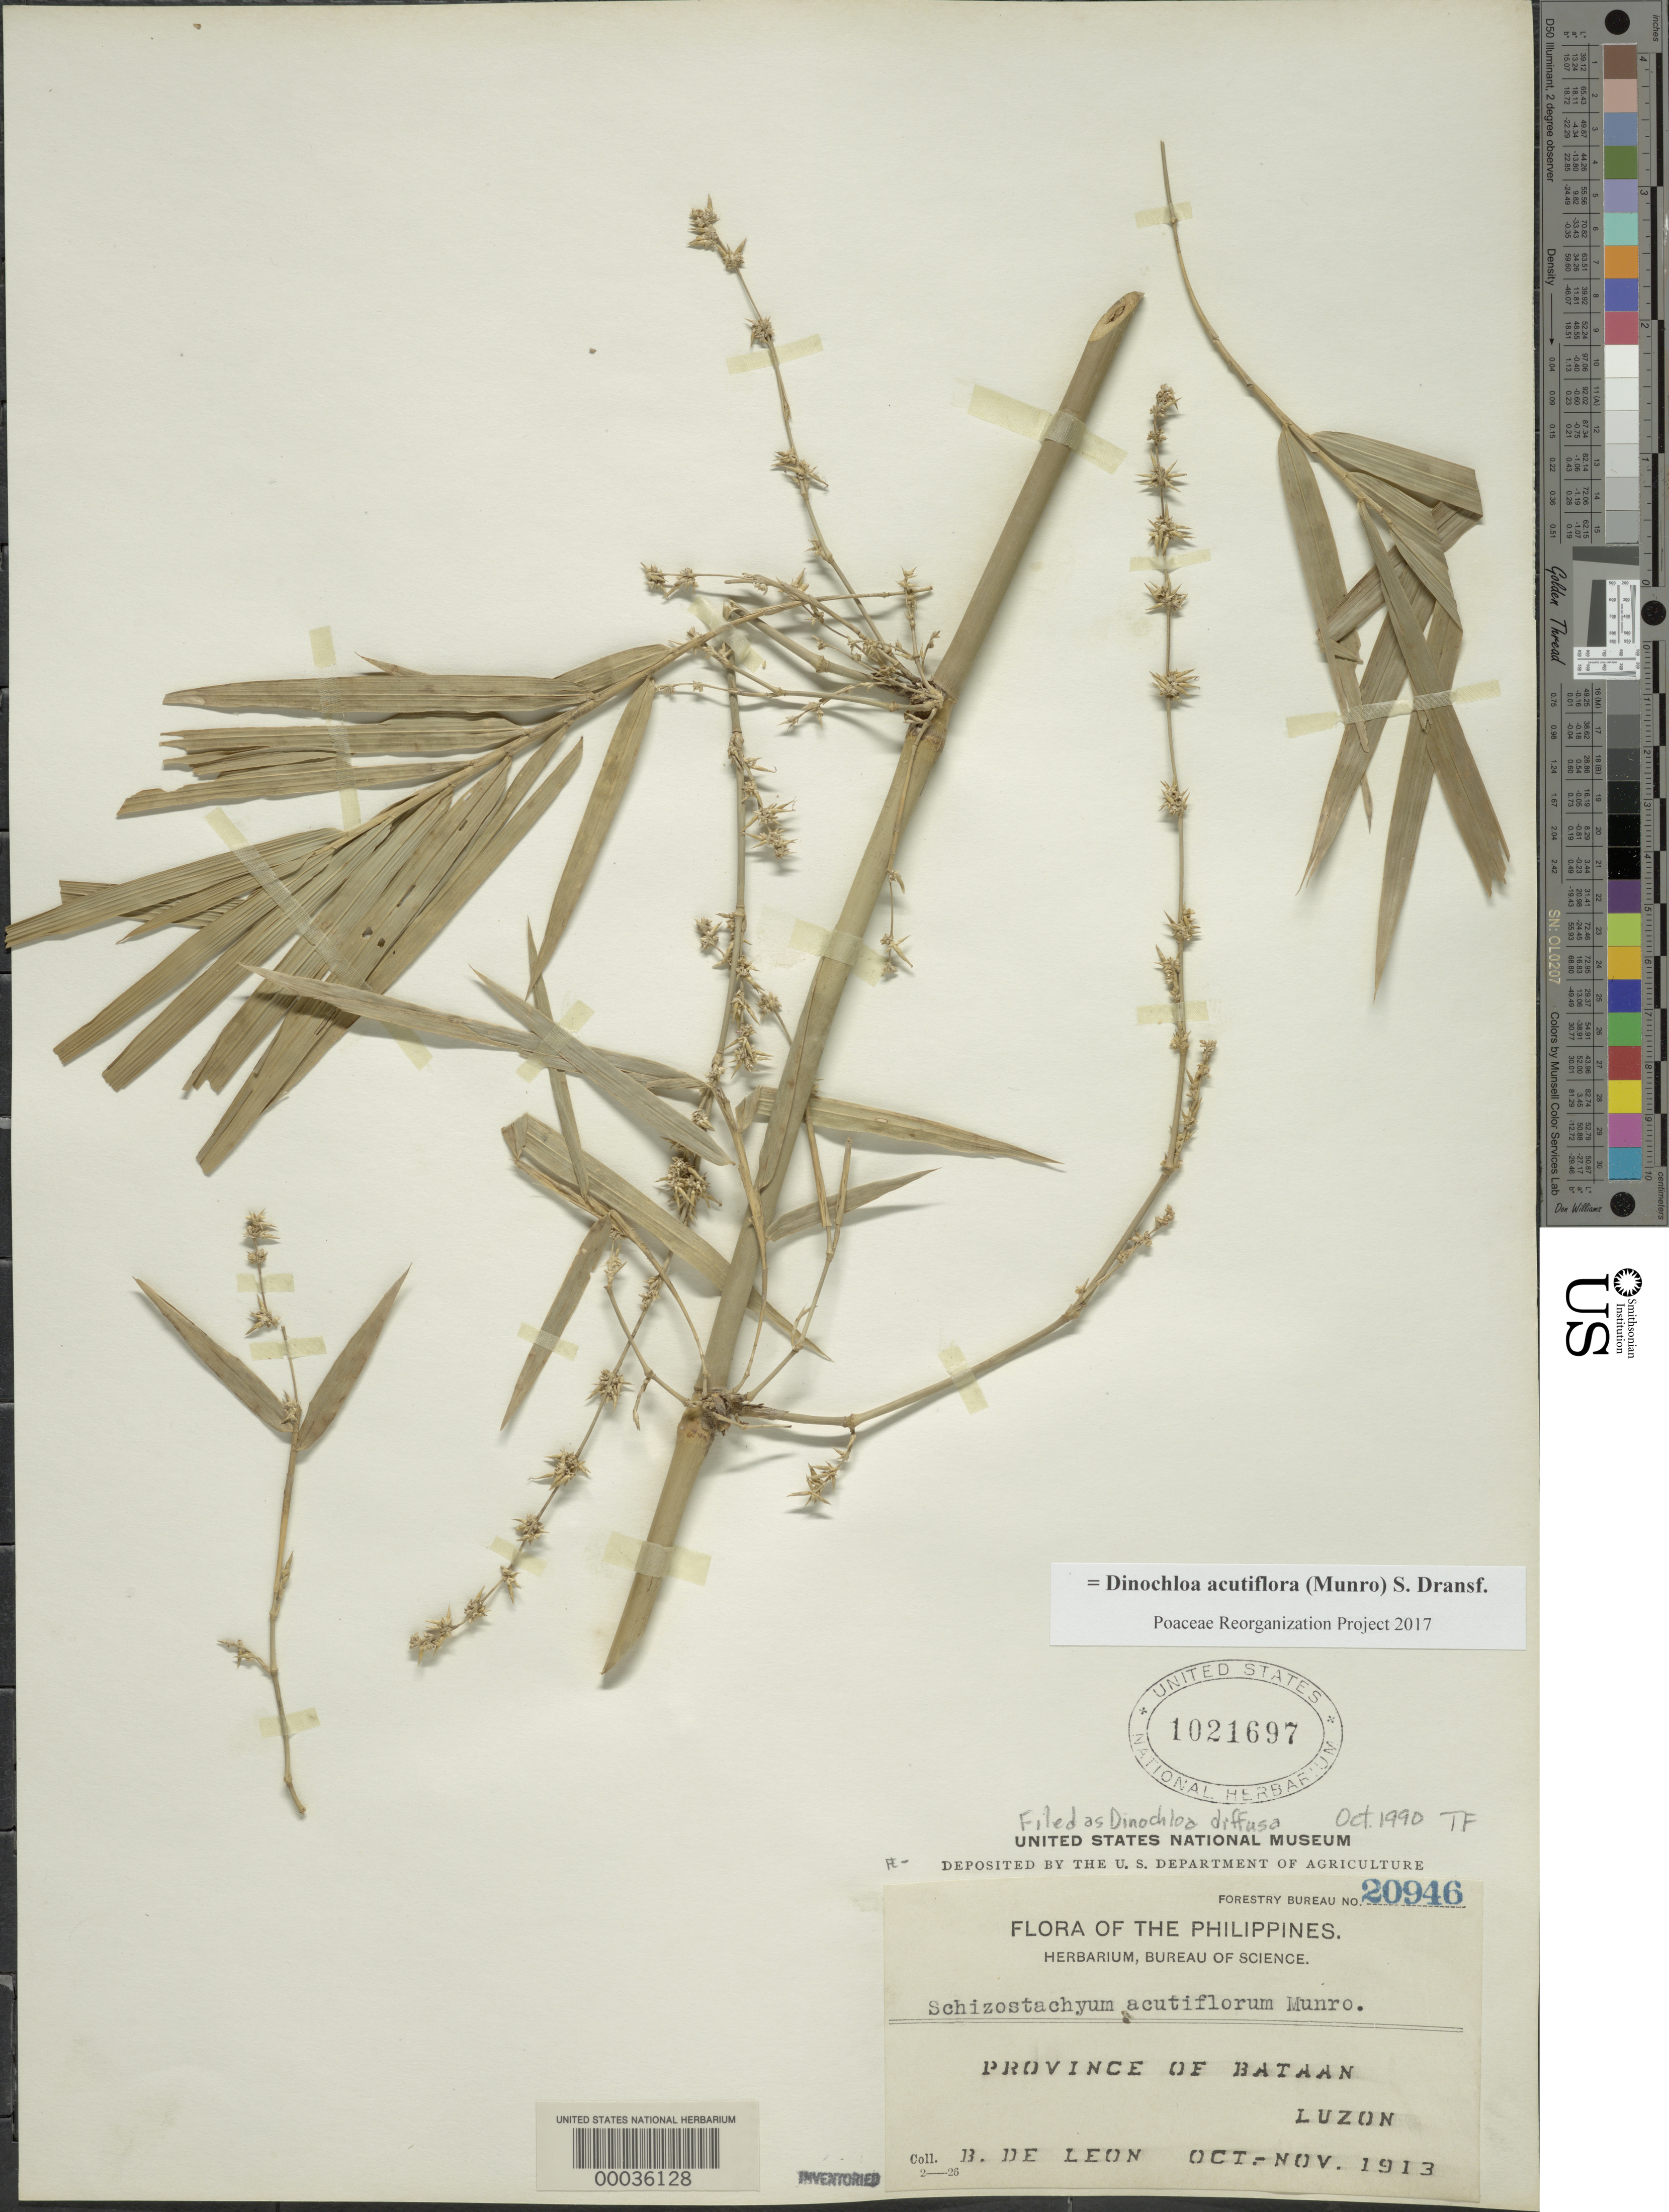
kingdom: Plantae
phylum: Tracheophyta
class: Liliopsida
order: Poales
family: Poaceae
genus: Dinochloa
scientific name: Dinochloa acutiflora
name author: (Munro) Soenarko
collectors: B. de Leon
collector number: Pfb 20946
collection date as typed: Oct 1913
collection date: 1913-10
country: Philippines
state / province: Central Luzon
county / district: Bataan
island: Luzon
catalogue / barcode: US 1021697